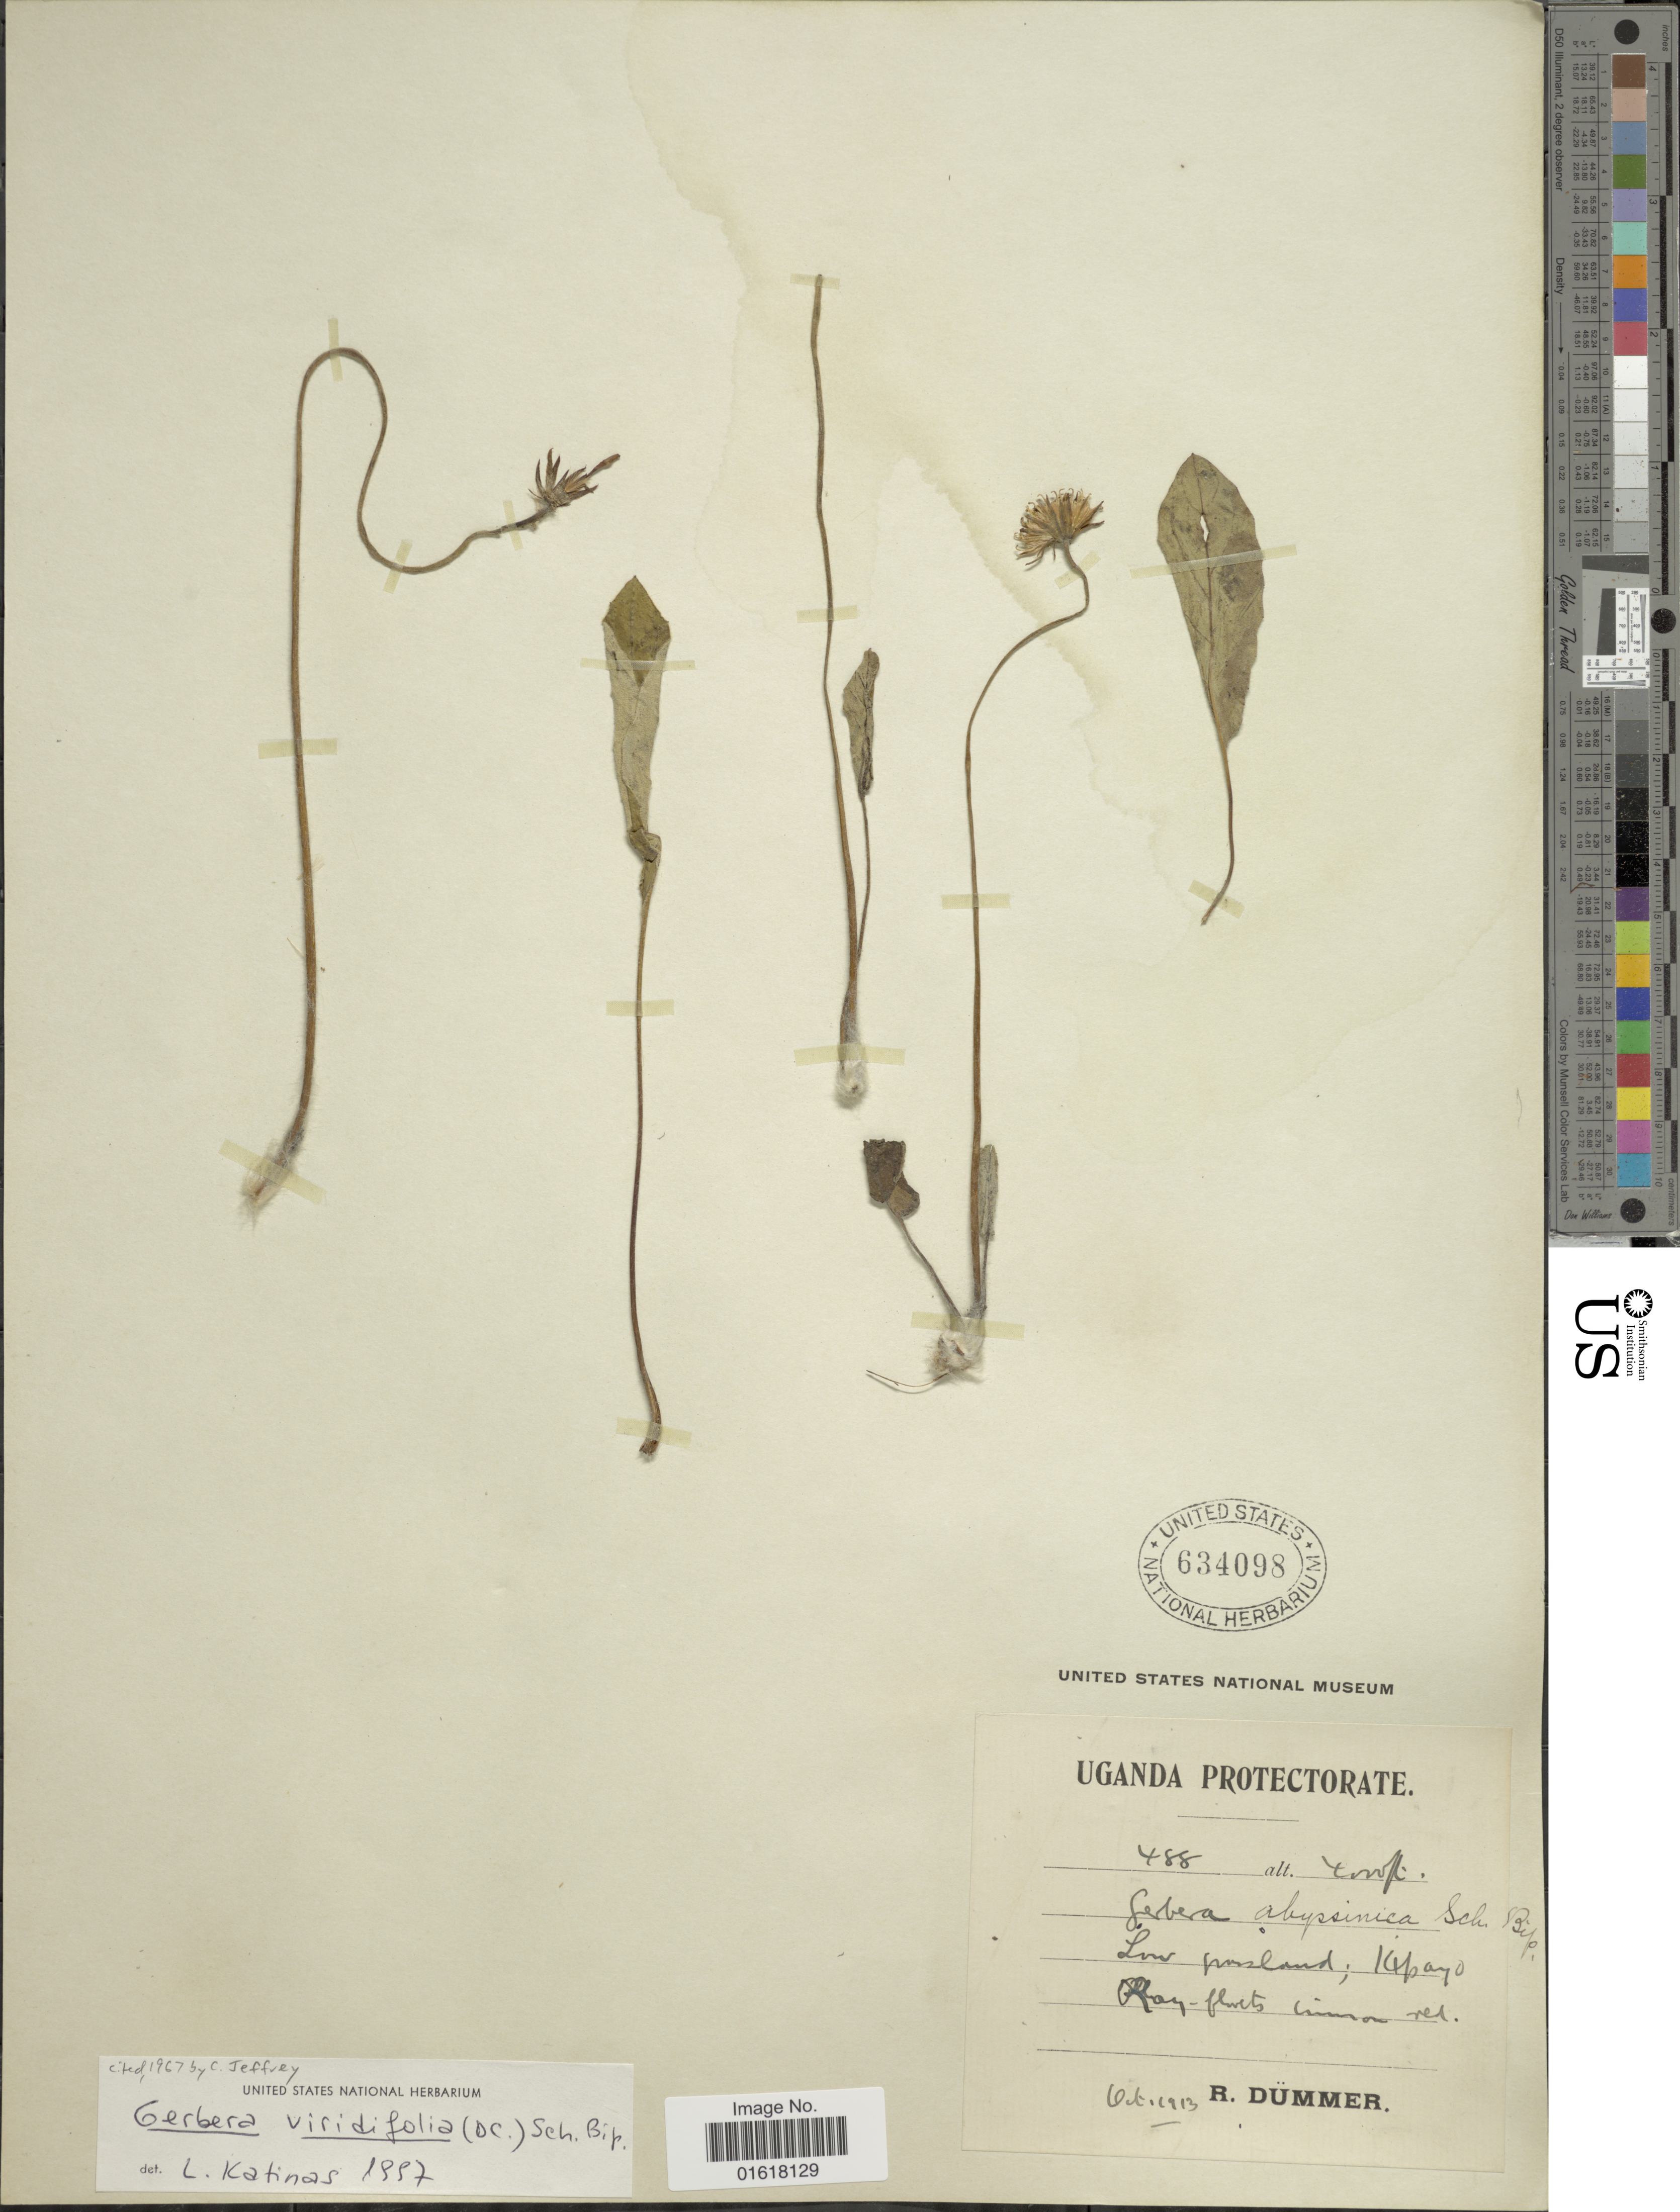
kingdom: Plantae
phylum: Tracheophyta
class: Magnoliopsida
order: Asterales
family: Asteraceae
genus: Gerbera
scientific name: Gerbera viridifolia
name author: (DC.) Sch. Bip.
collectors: R. A. Dümmer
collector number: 488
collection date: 1913-10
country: Uganda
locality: Low grassland, Kipayo.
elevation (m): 1219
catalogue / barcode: US 634098